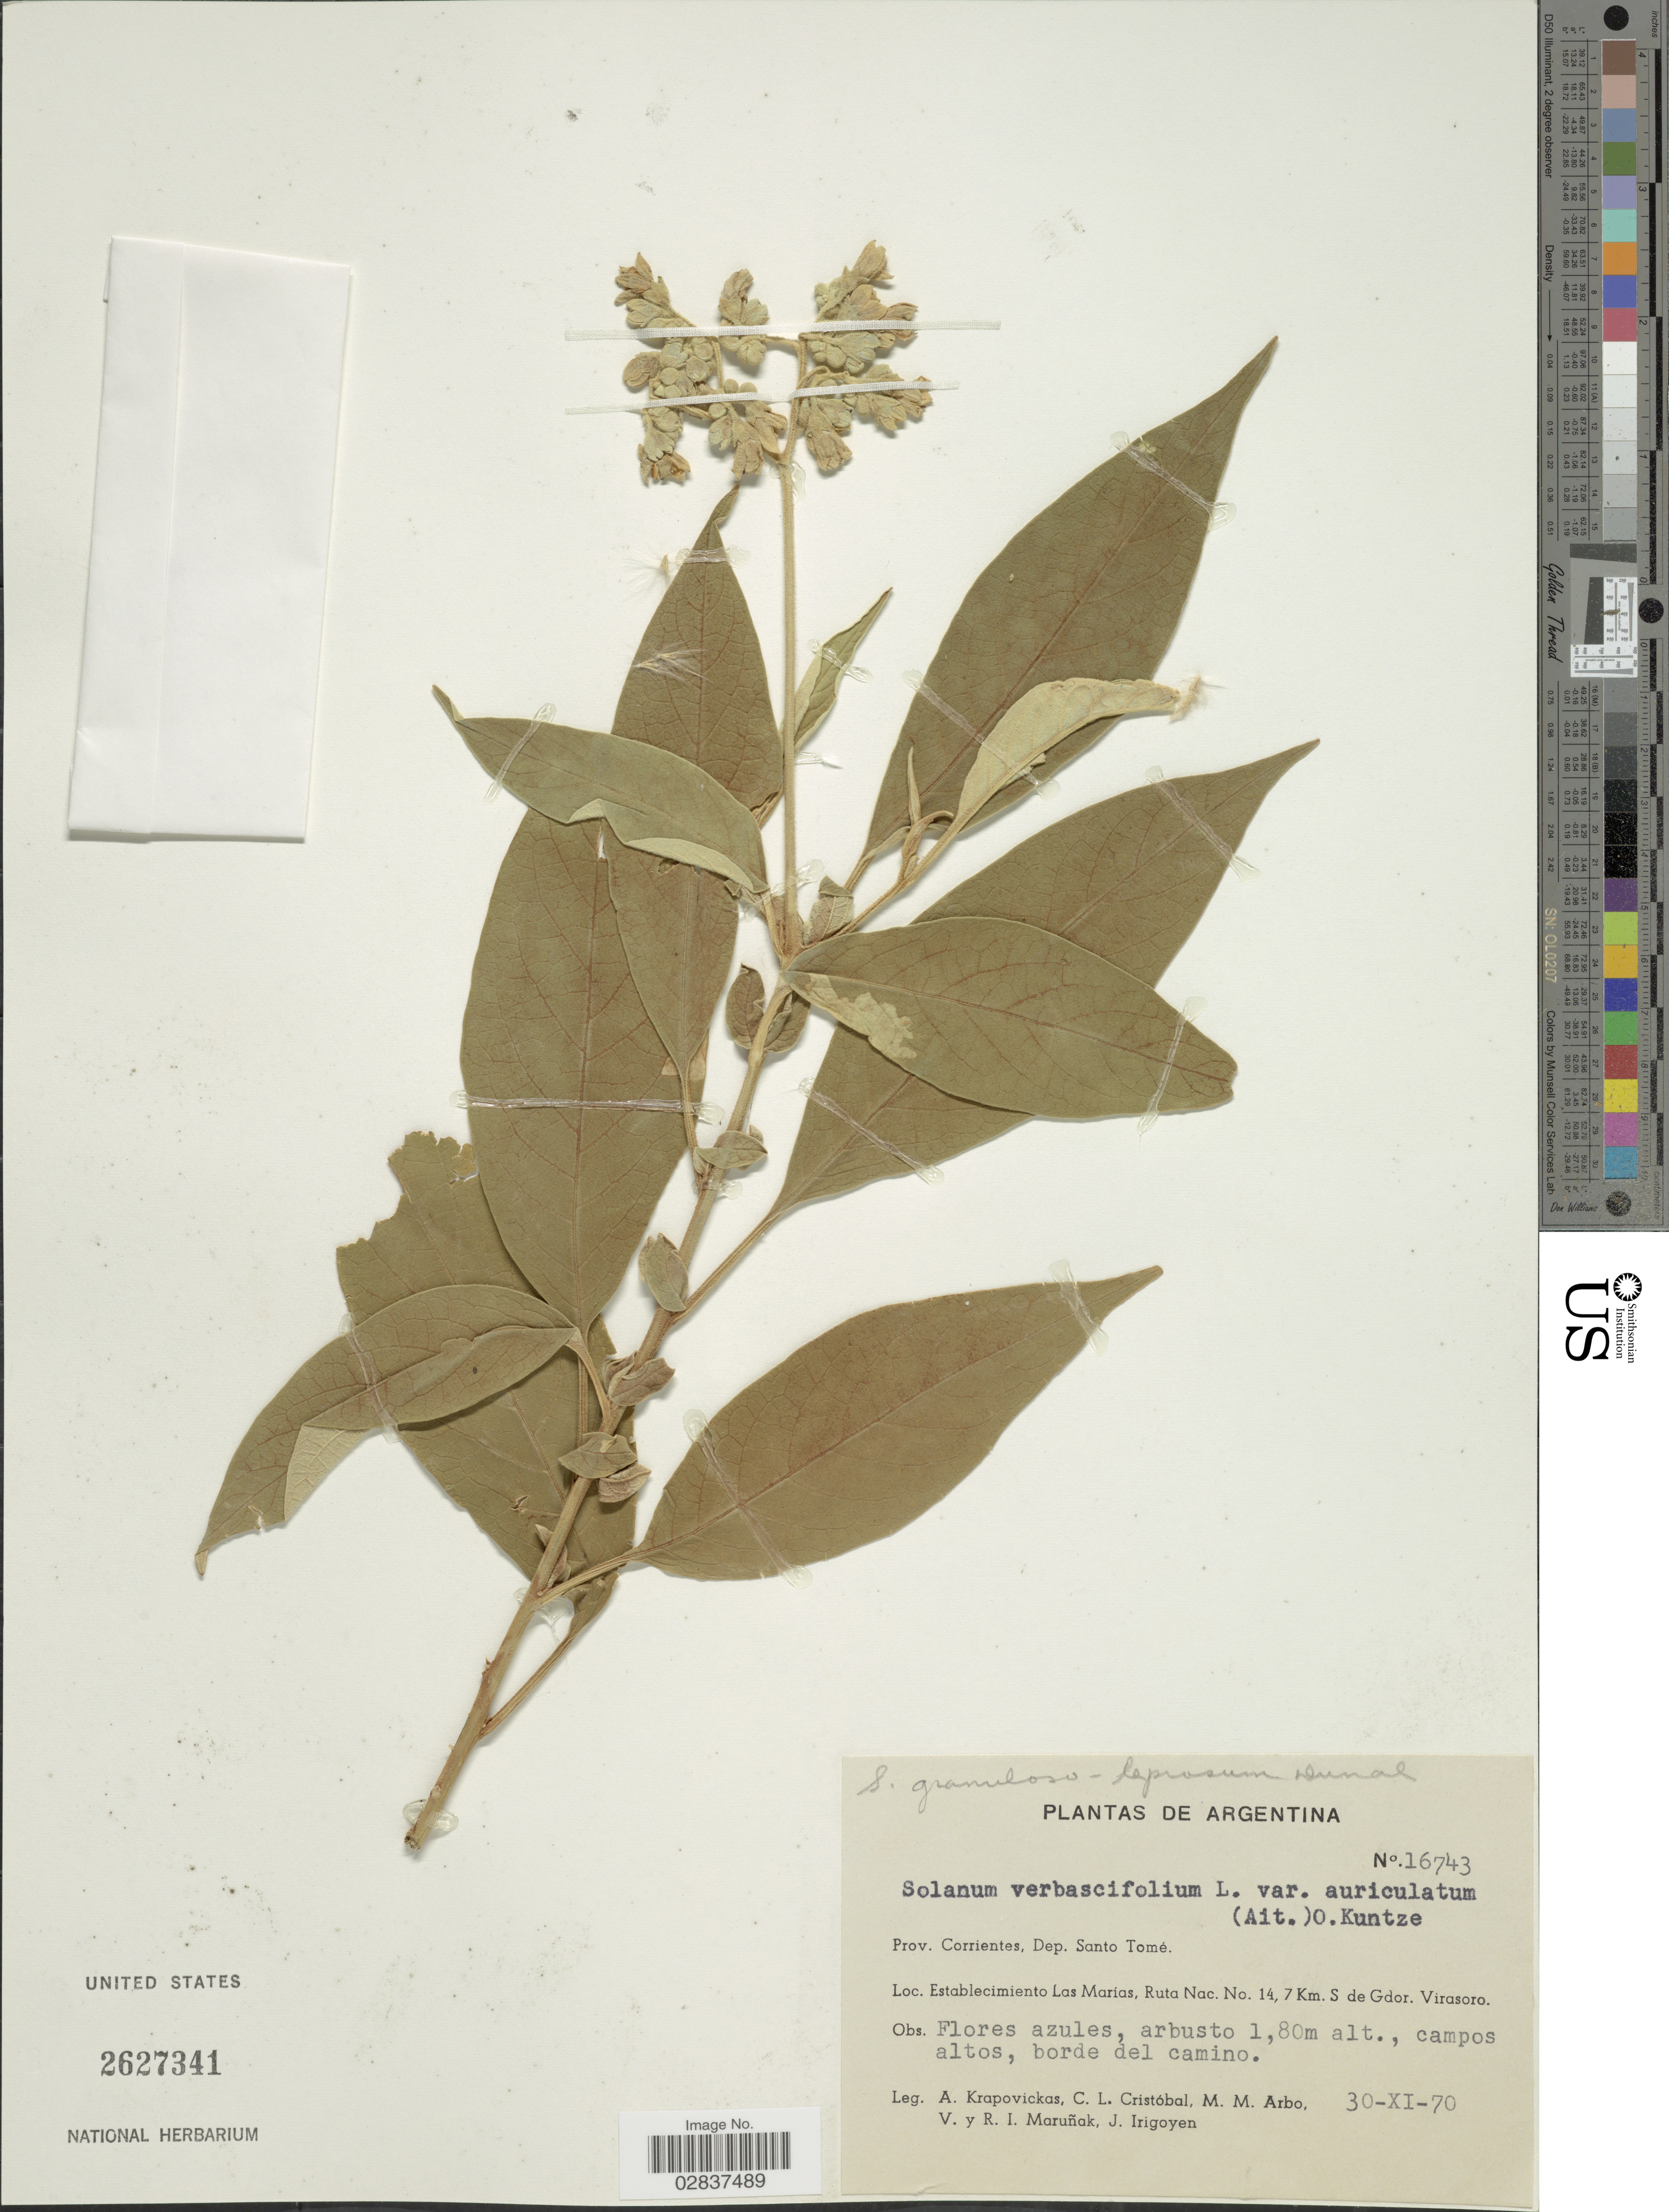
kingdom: Plantae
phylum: Tracheophyta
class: Magnoliopsida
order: Solanales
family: Solanaceae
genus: Solanum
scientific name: Solanum granuloso-leprosum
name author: Dunal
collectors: A. Krapovickas, C. L. Cristóbal, M. M. Arbo, V. Maruñak & et al.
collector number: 16743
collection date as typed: Transcribed d/m/y: 30/11/70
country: Argentina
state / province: Corrientes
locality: Dep. Santo Tomé. Establecimiento Las Marías, Ruta Nac. No. 14, 7 Km. S de Gdor. Virasoro.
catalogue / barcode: US 2627341